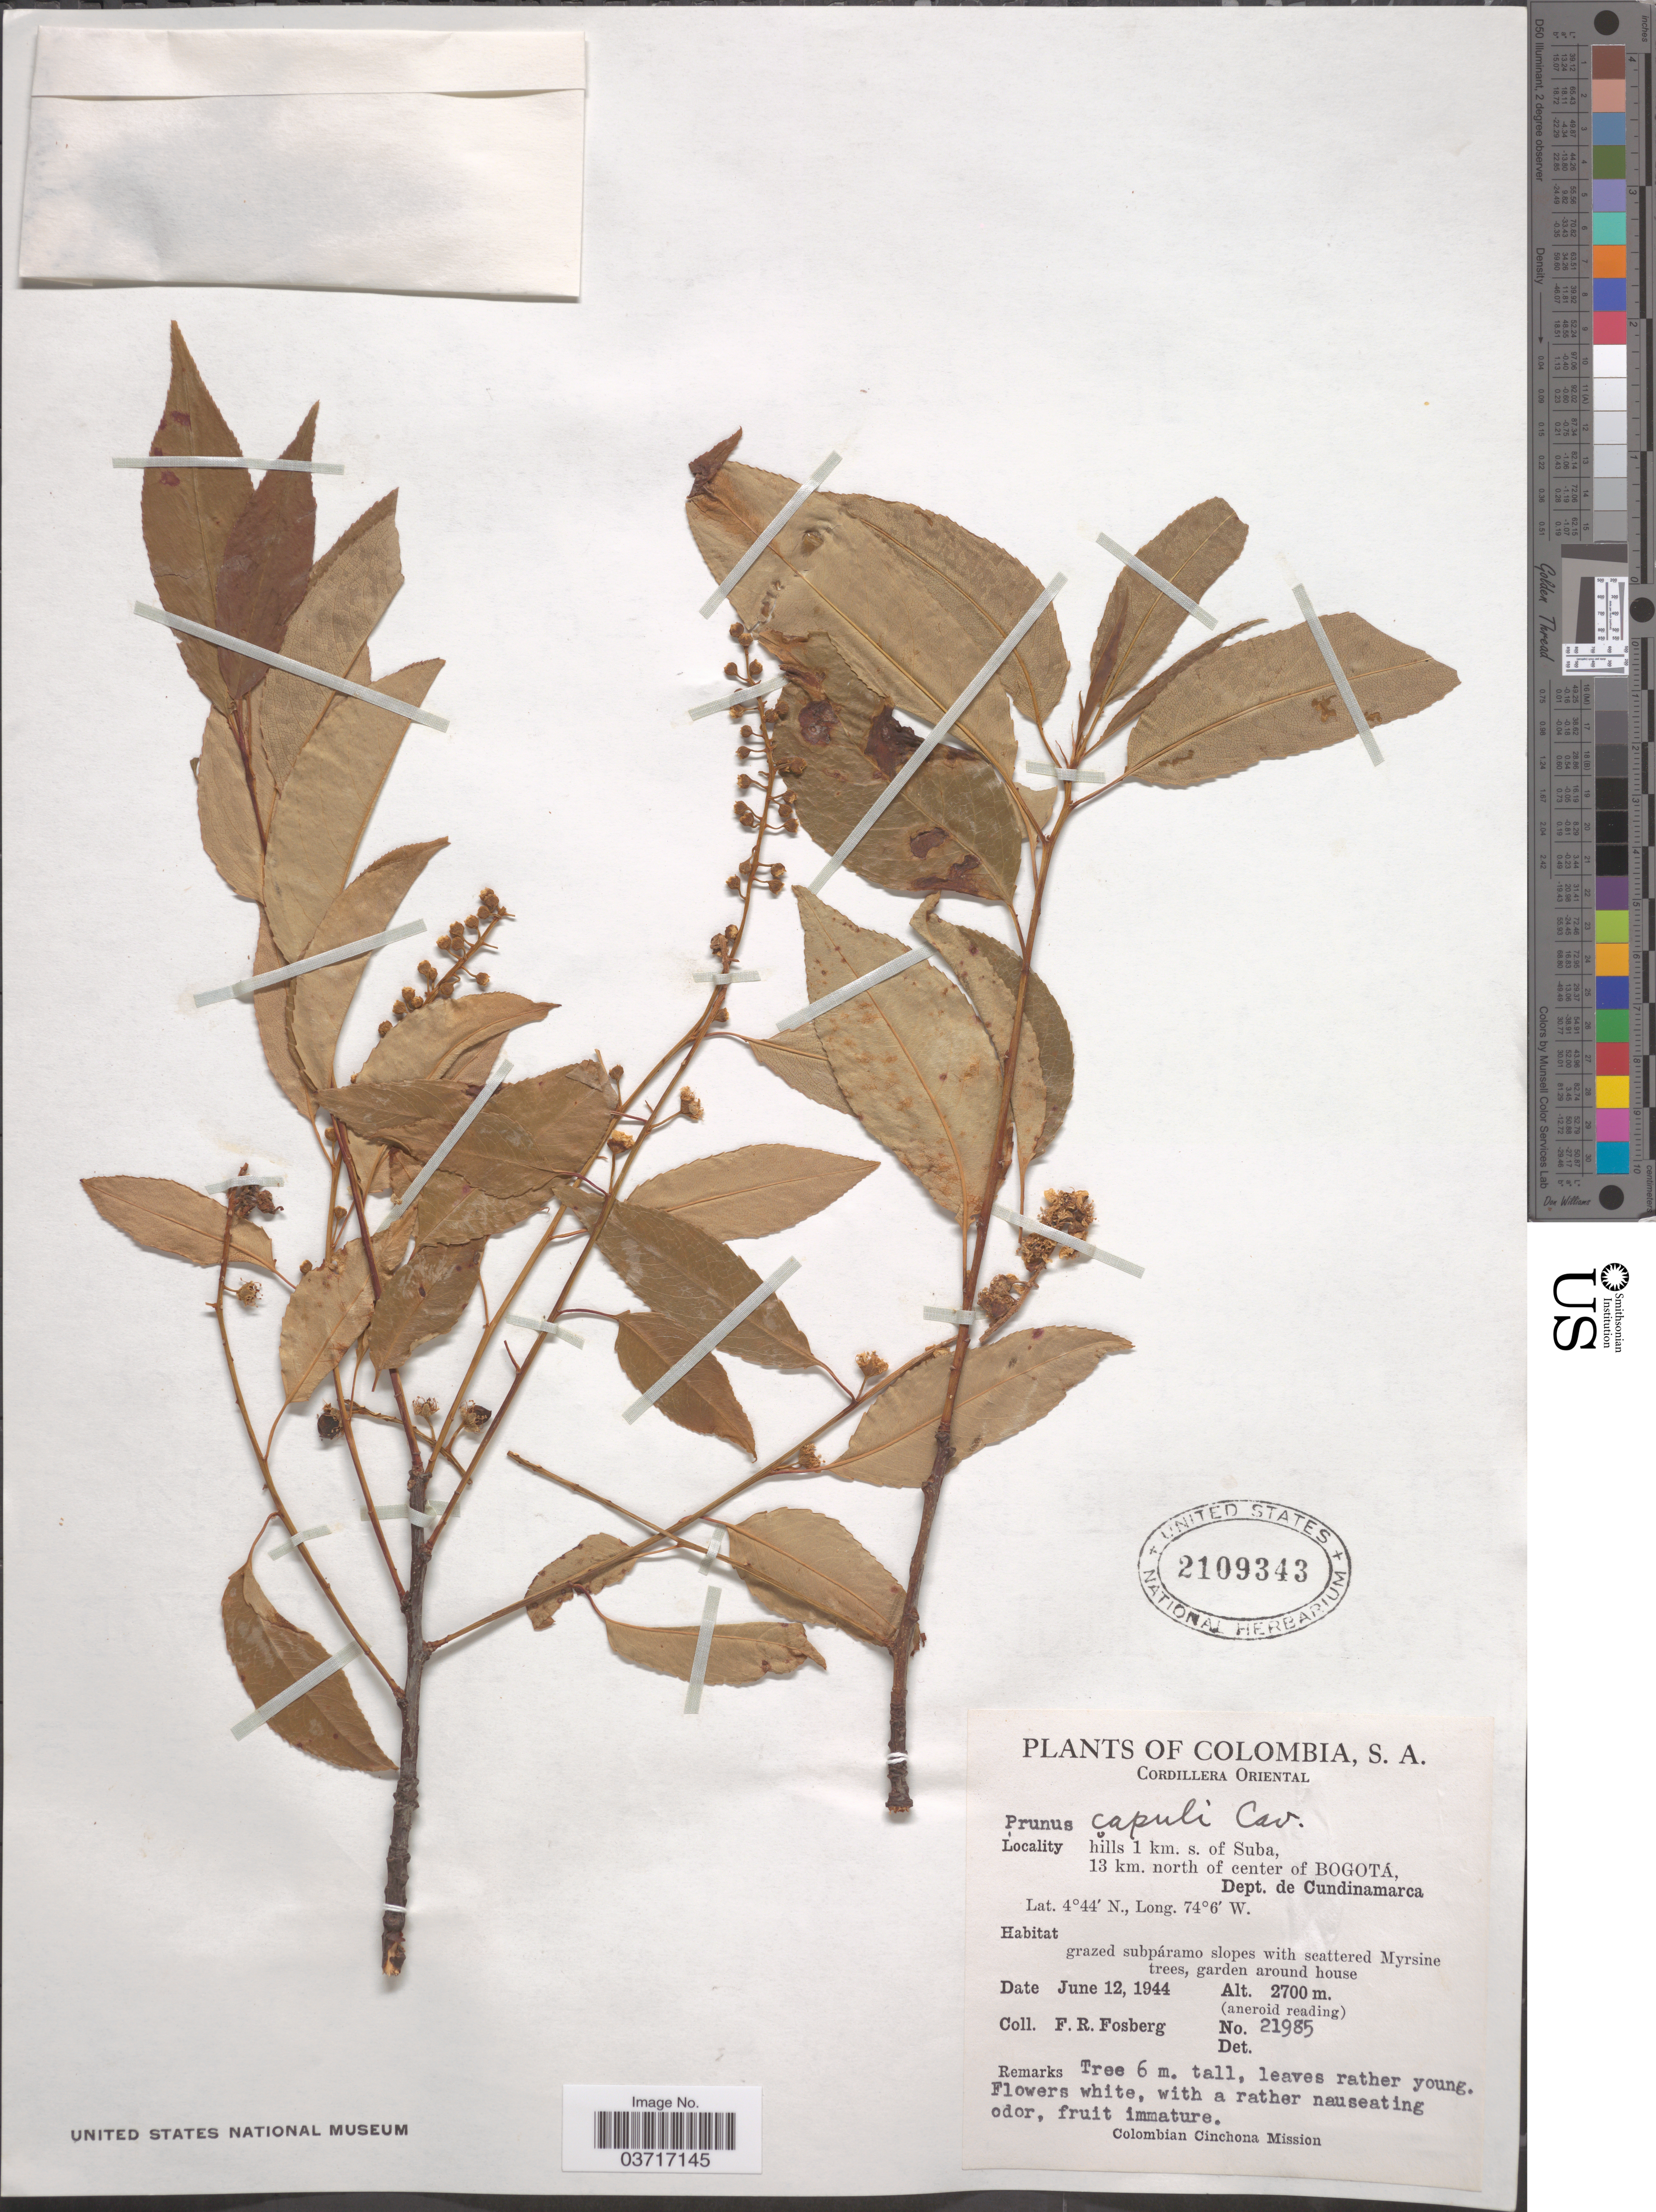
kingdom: Plantae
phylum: Tracheophyta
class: Magnoliopsida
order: Rosales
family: Rosaceae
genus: Prunus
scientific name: Prunus serotina subsp. capuli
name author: (Cav. ex Spreng.) McVaugh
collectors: F. R. Fosberg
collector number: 21985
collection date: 1944-06-12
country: Colombia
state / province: Cundinamarca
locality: Cordillera Oriental. Hills 1 km. s. of Suba, 13 km. north of center of Bogotá, Dept. de Cundinamarca.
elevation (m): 2700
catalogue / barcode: US 2109343